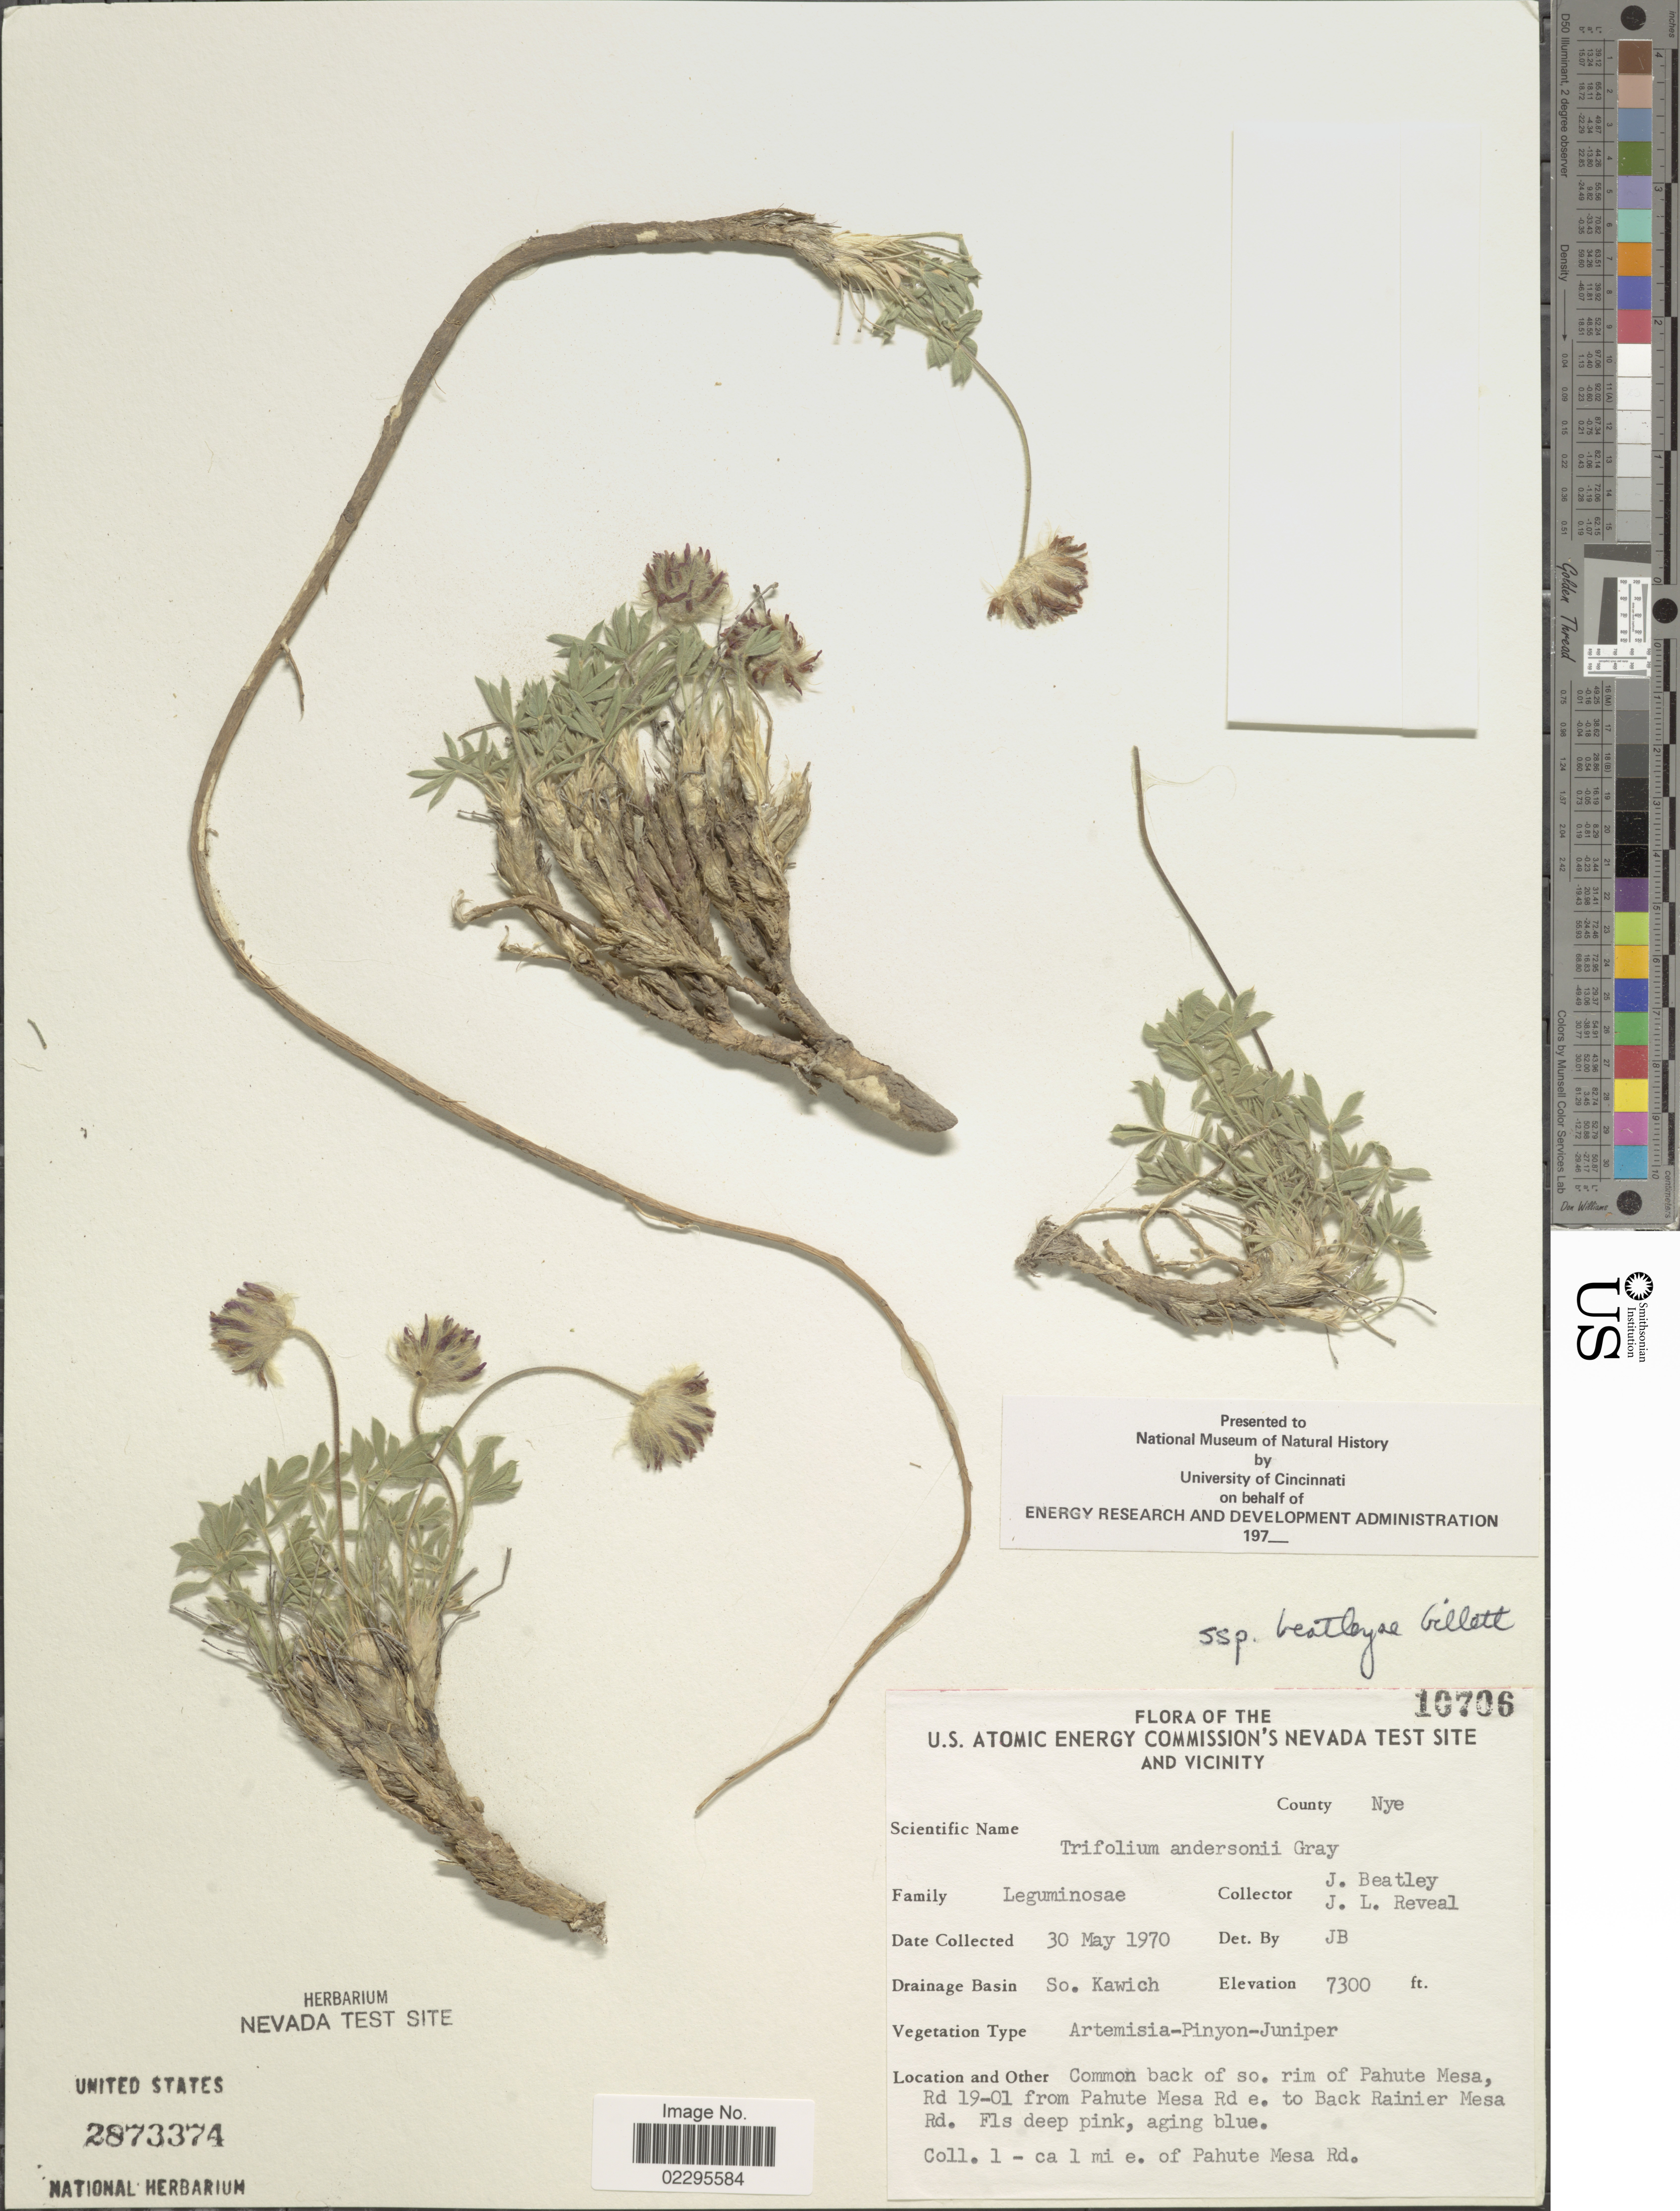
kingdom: Plantae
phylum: Tracheophyta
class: Magnoliopsida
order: Fabales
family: Fabaceae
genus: Trifolium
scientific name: Trifolium andersonii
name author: A. Gray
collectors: J. C. Beatley & J. L. Reveal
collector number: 10706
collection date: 1970-05-30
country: United States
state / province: Nevada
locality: U. S. Atomic Energy Commission's Nevada Test Site and vicinity. County Nye. Drainage Basin NW So. Kawich. so. rim of Pahute Mesa, Rd 19-01 from Pahute Mesa Rd e. to Back Rainier Mesa Rd.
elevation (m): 2225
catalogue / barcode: US 2873374